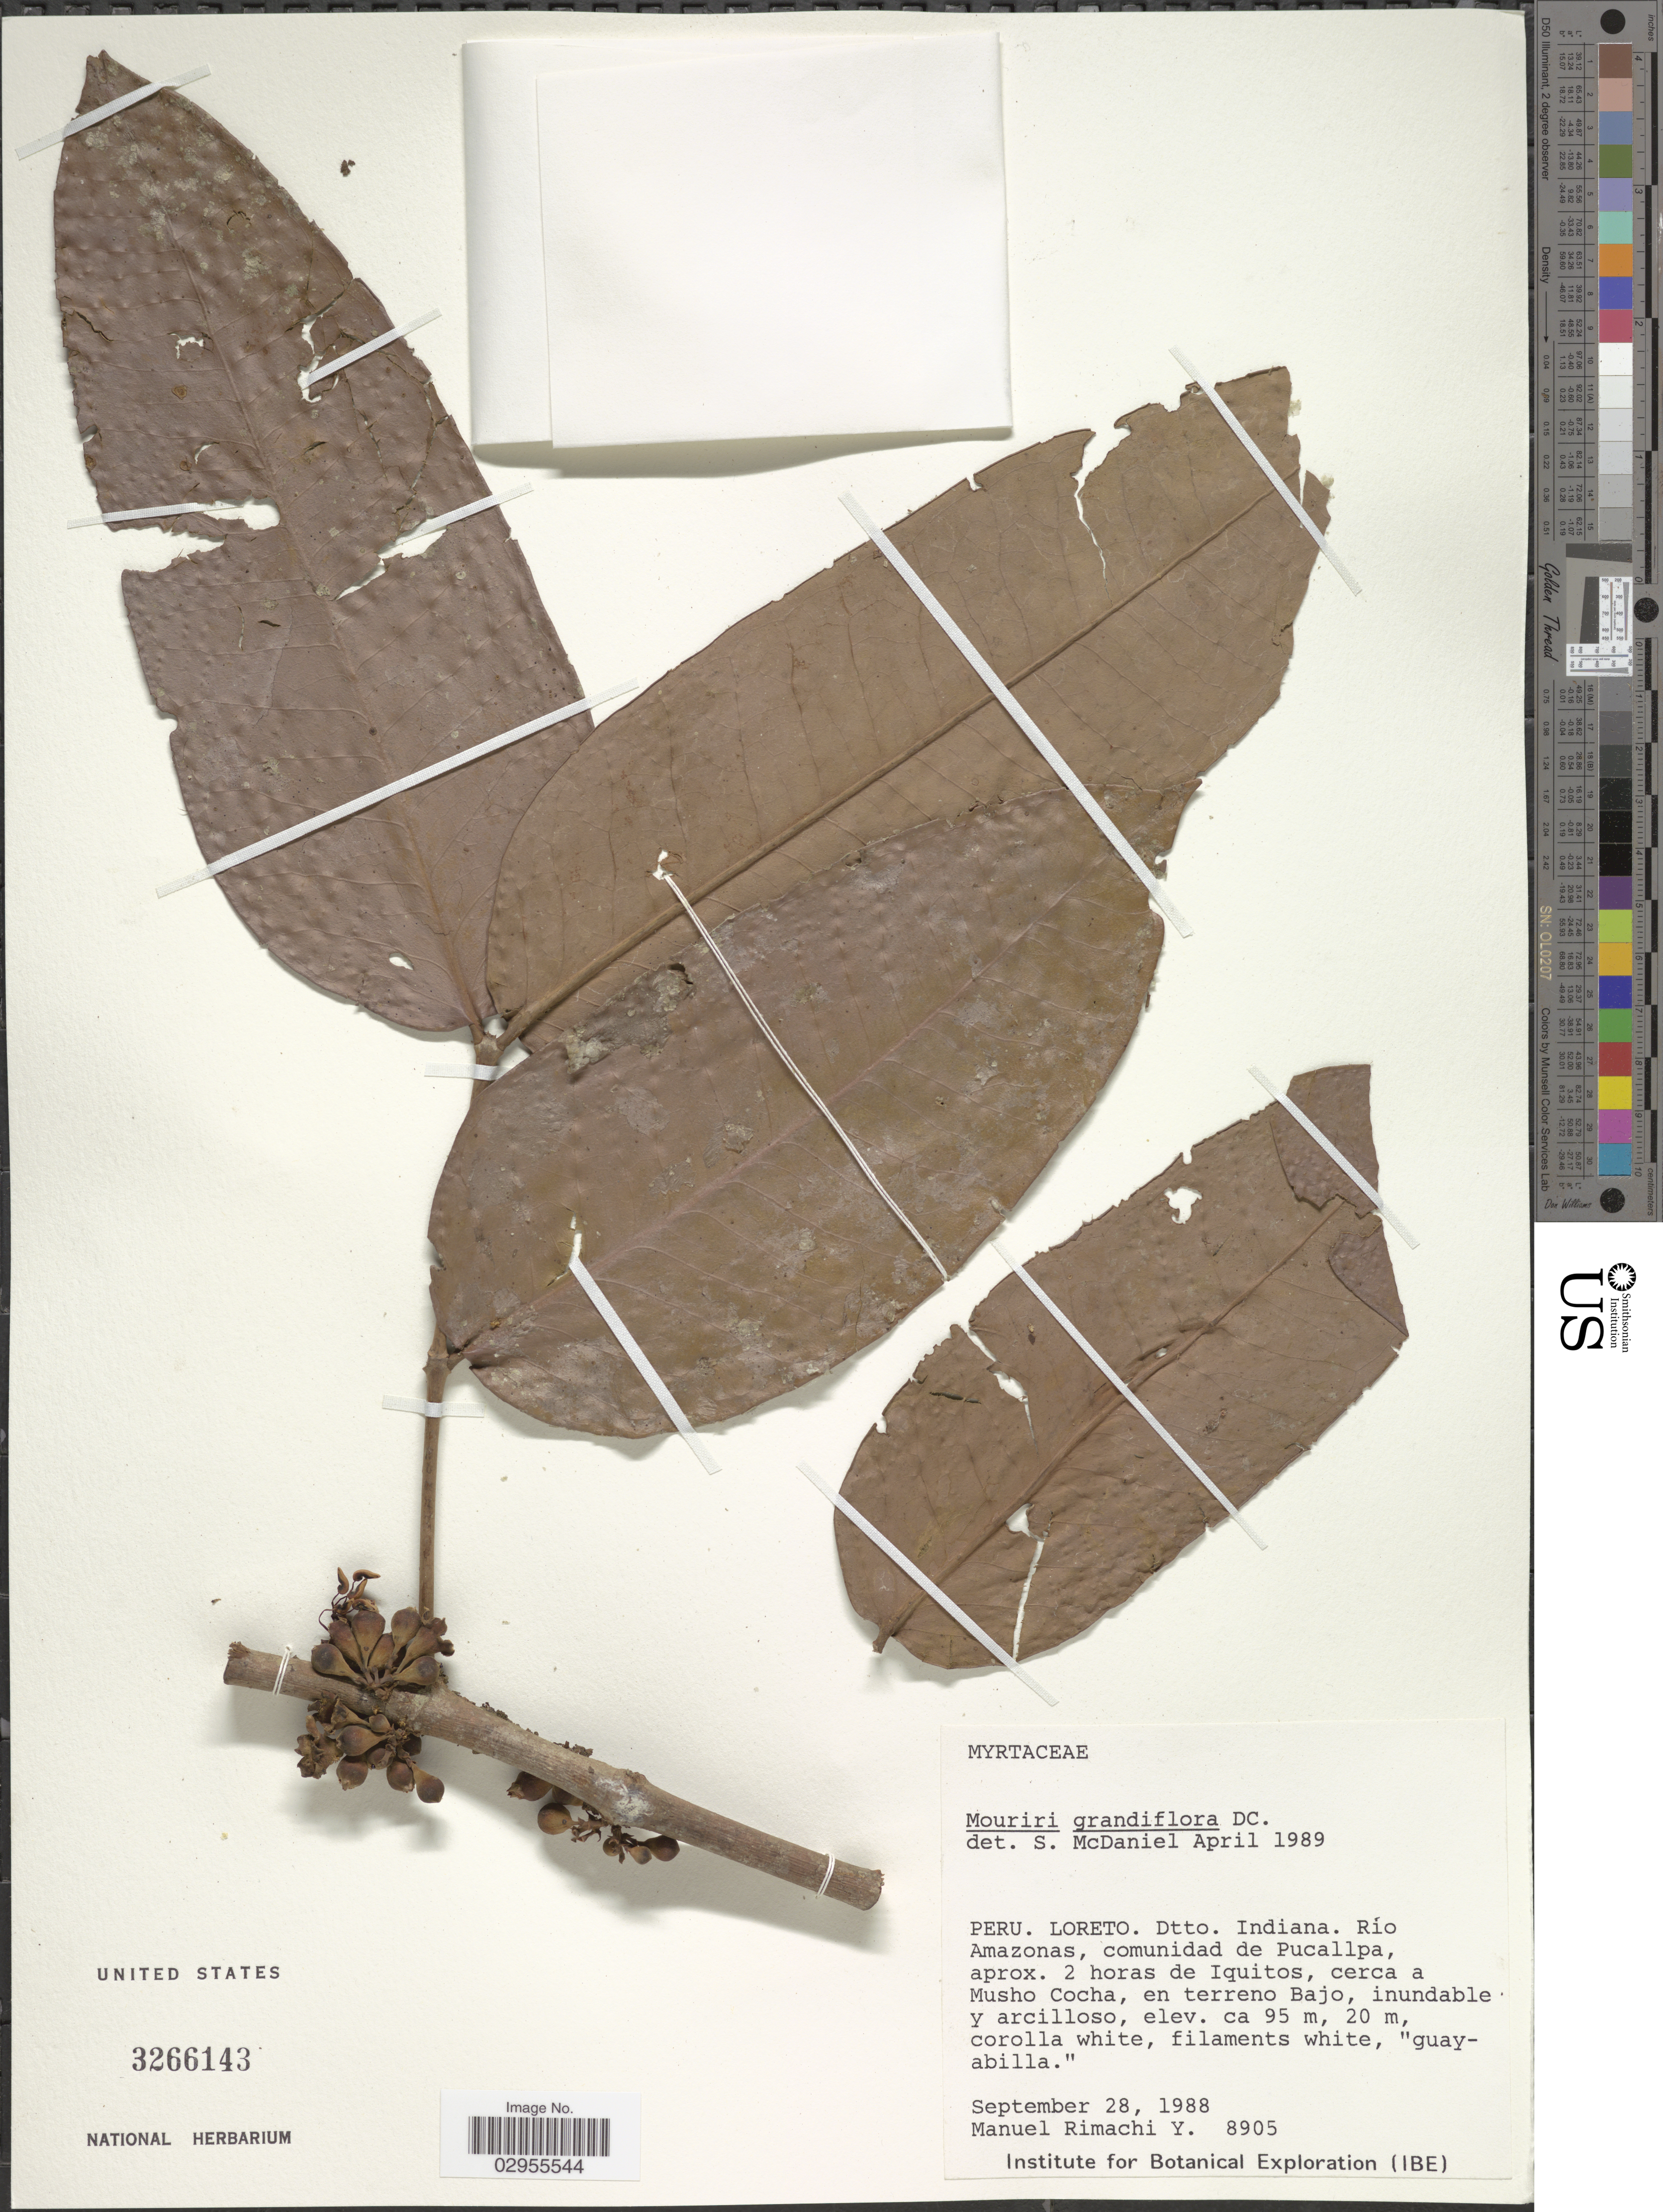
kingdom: Plantae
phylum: Tracheophyta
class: Magnoliopsida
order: Myrtales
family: Melastomataceae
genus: Mouriri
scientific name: Mouriri grandiflora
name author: DC.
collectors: M. Rimachi Y.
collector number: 8905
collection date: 1988-09-28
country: Peru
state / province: Loreto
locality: Dtto. Indiana. Río Amazonas, comunidad de Pucallpa, aprox. 2 horas de Iquitos, cerca a Musho Cocha, en terreno Bajo.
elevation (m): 95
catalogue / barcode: US 3266143